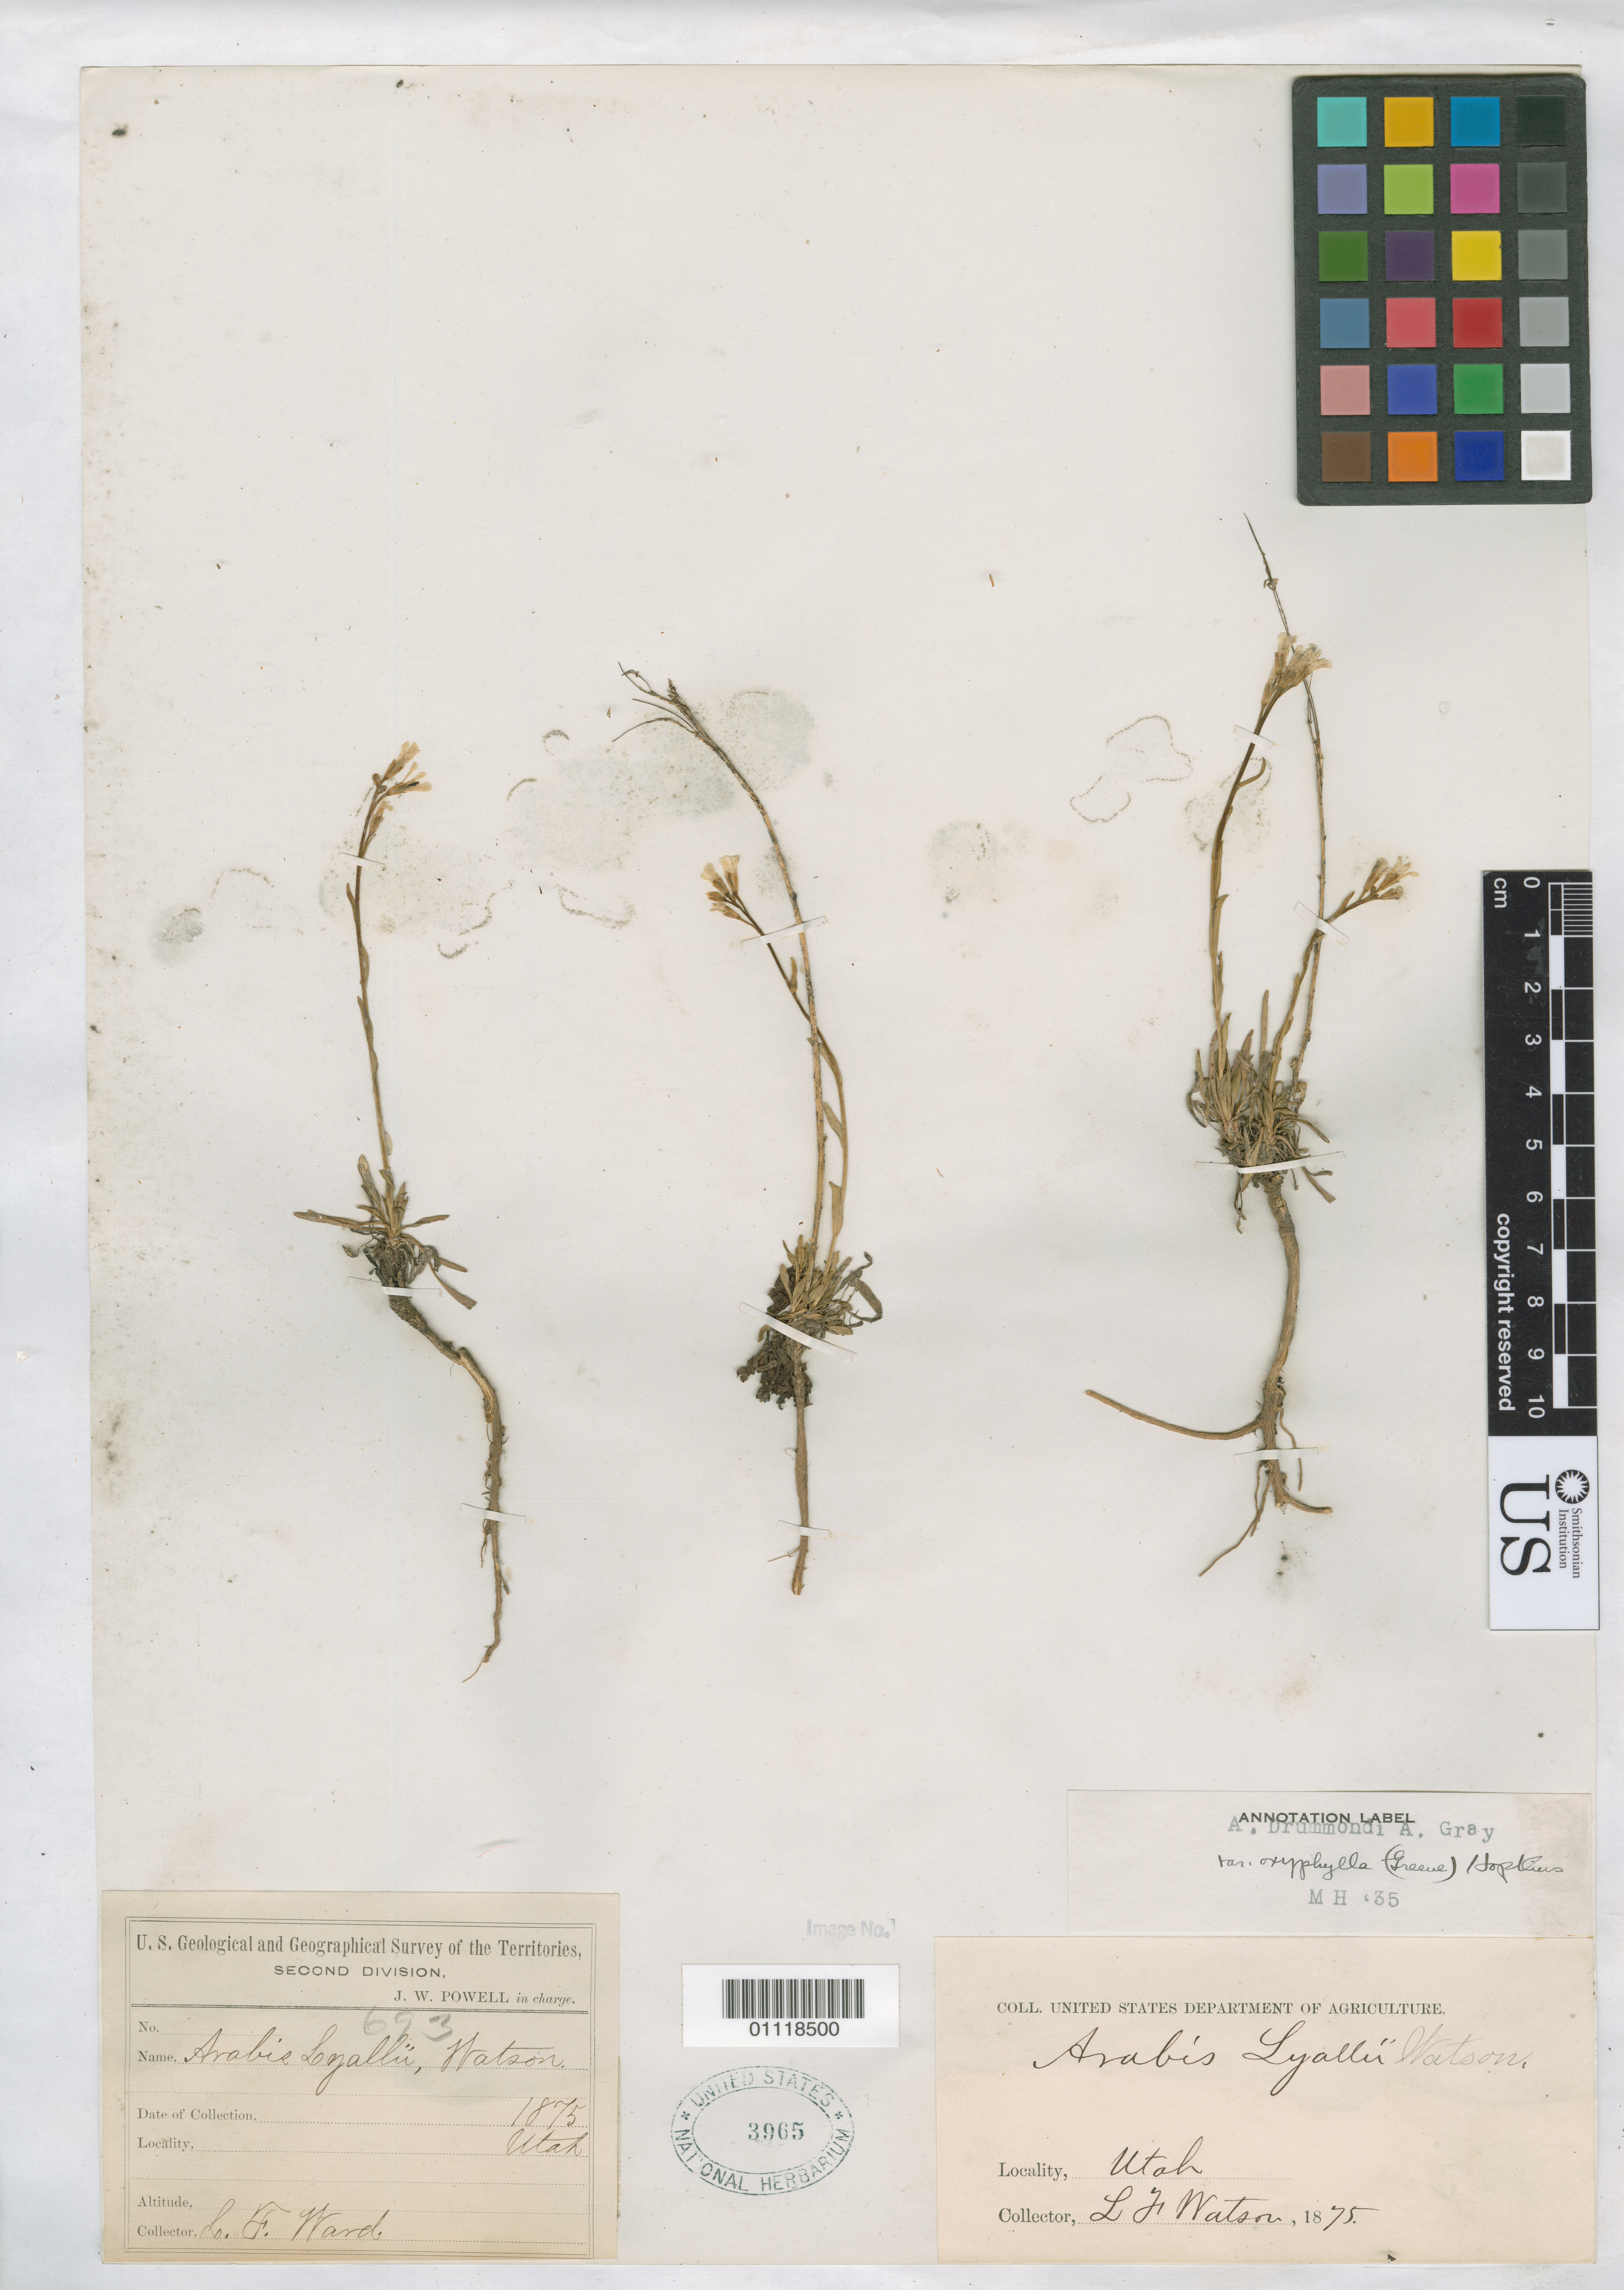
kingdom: Plantae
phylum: Tracheophyta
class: Magnoliopsida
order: Brassicales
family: Brassicaceae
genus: Arabis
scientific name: Arabis drummondii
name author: A. Gray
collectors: L. F. Ward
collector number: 693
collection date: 1875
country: United States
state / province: Utah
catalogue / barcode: US 3965